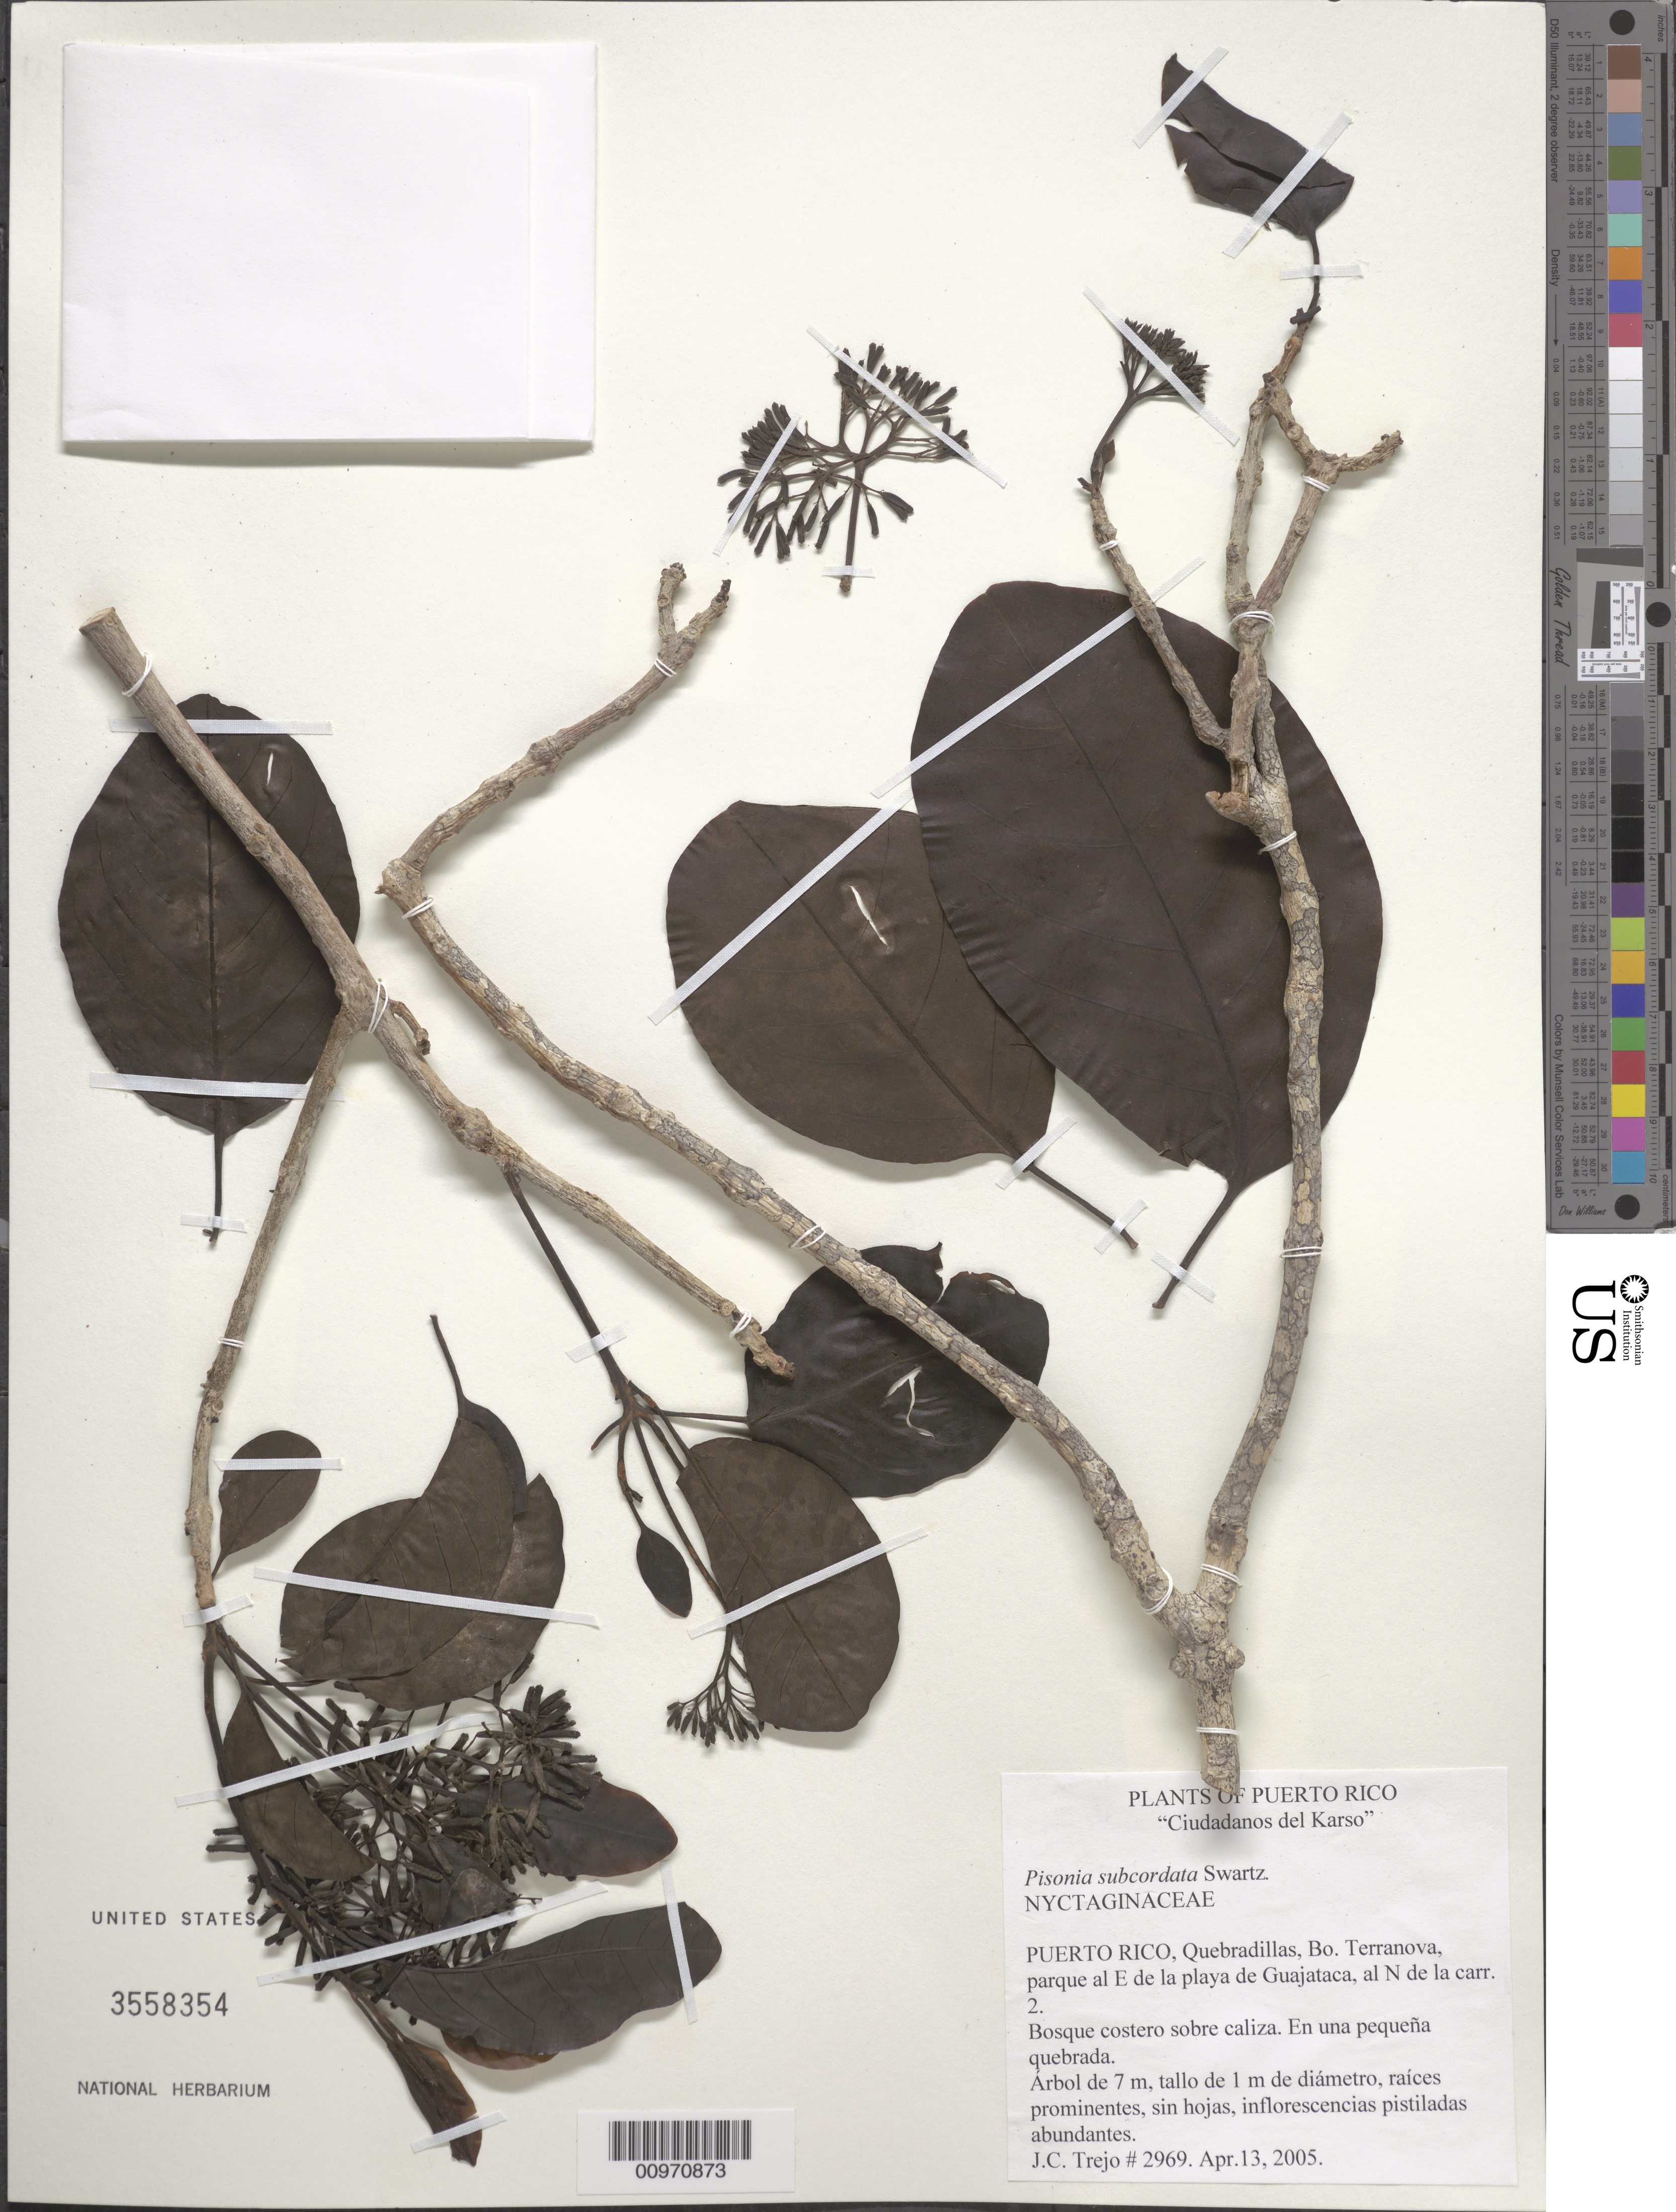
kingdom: Plantae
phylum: Tracheophyta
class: Magnoliopsida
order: Caryophyllales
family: Nyctaginaceae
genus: Pisonia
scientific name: Pisonia subcordata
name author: Sw.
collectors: J. C. Trejo-Torres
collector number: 2969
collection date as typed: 13 Apr 2005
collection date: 2005-04-13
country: Puerto Rico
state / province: Quebradillas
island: Puerto Rico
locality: Quebradillas, Bo. Terranova, parque al E de la playa de Guajataca, al N de la carretera 2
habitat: Bosque costero sobre caliza. En una pequeña quebrada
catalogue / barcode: US 3558354